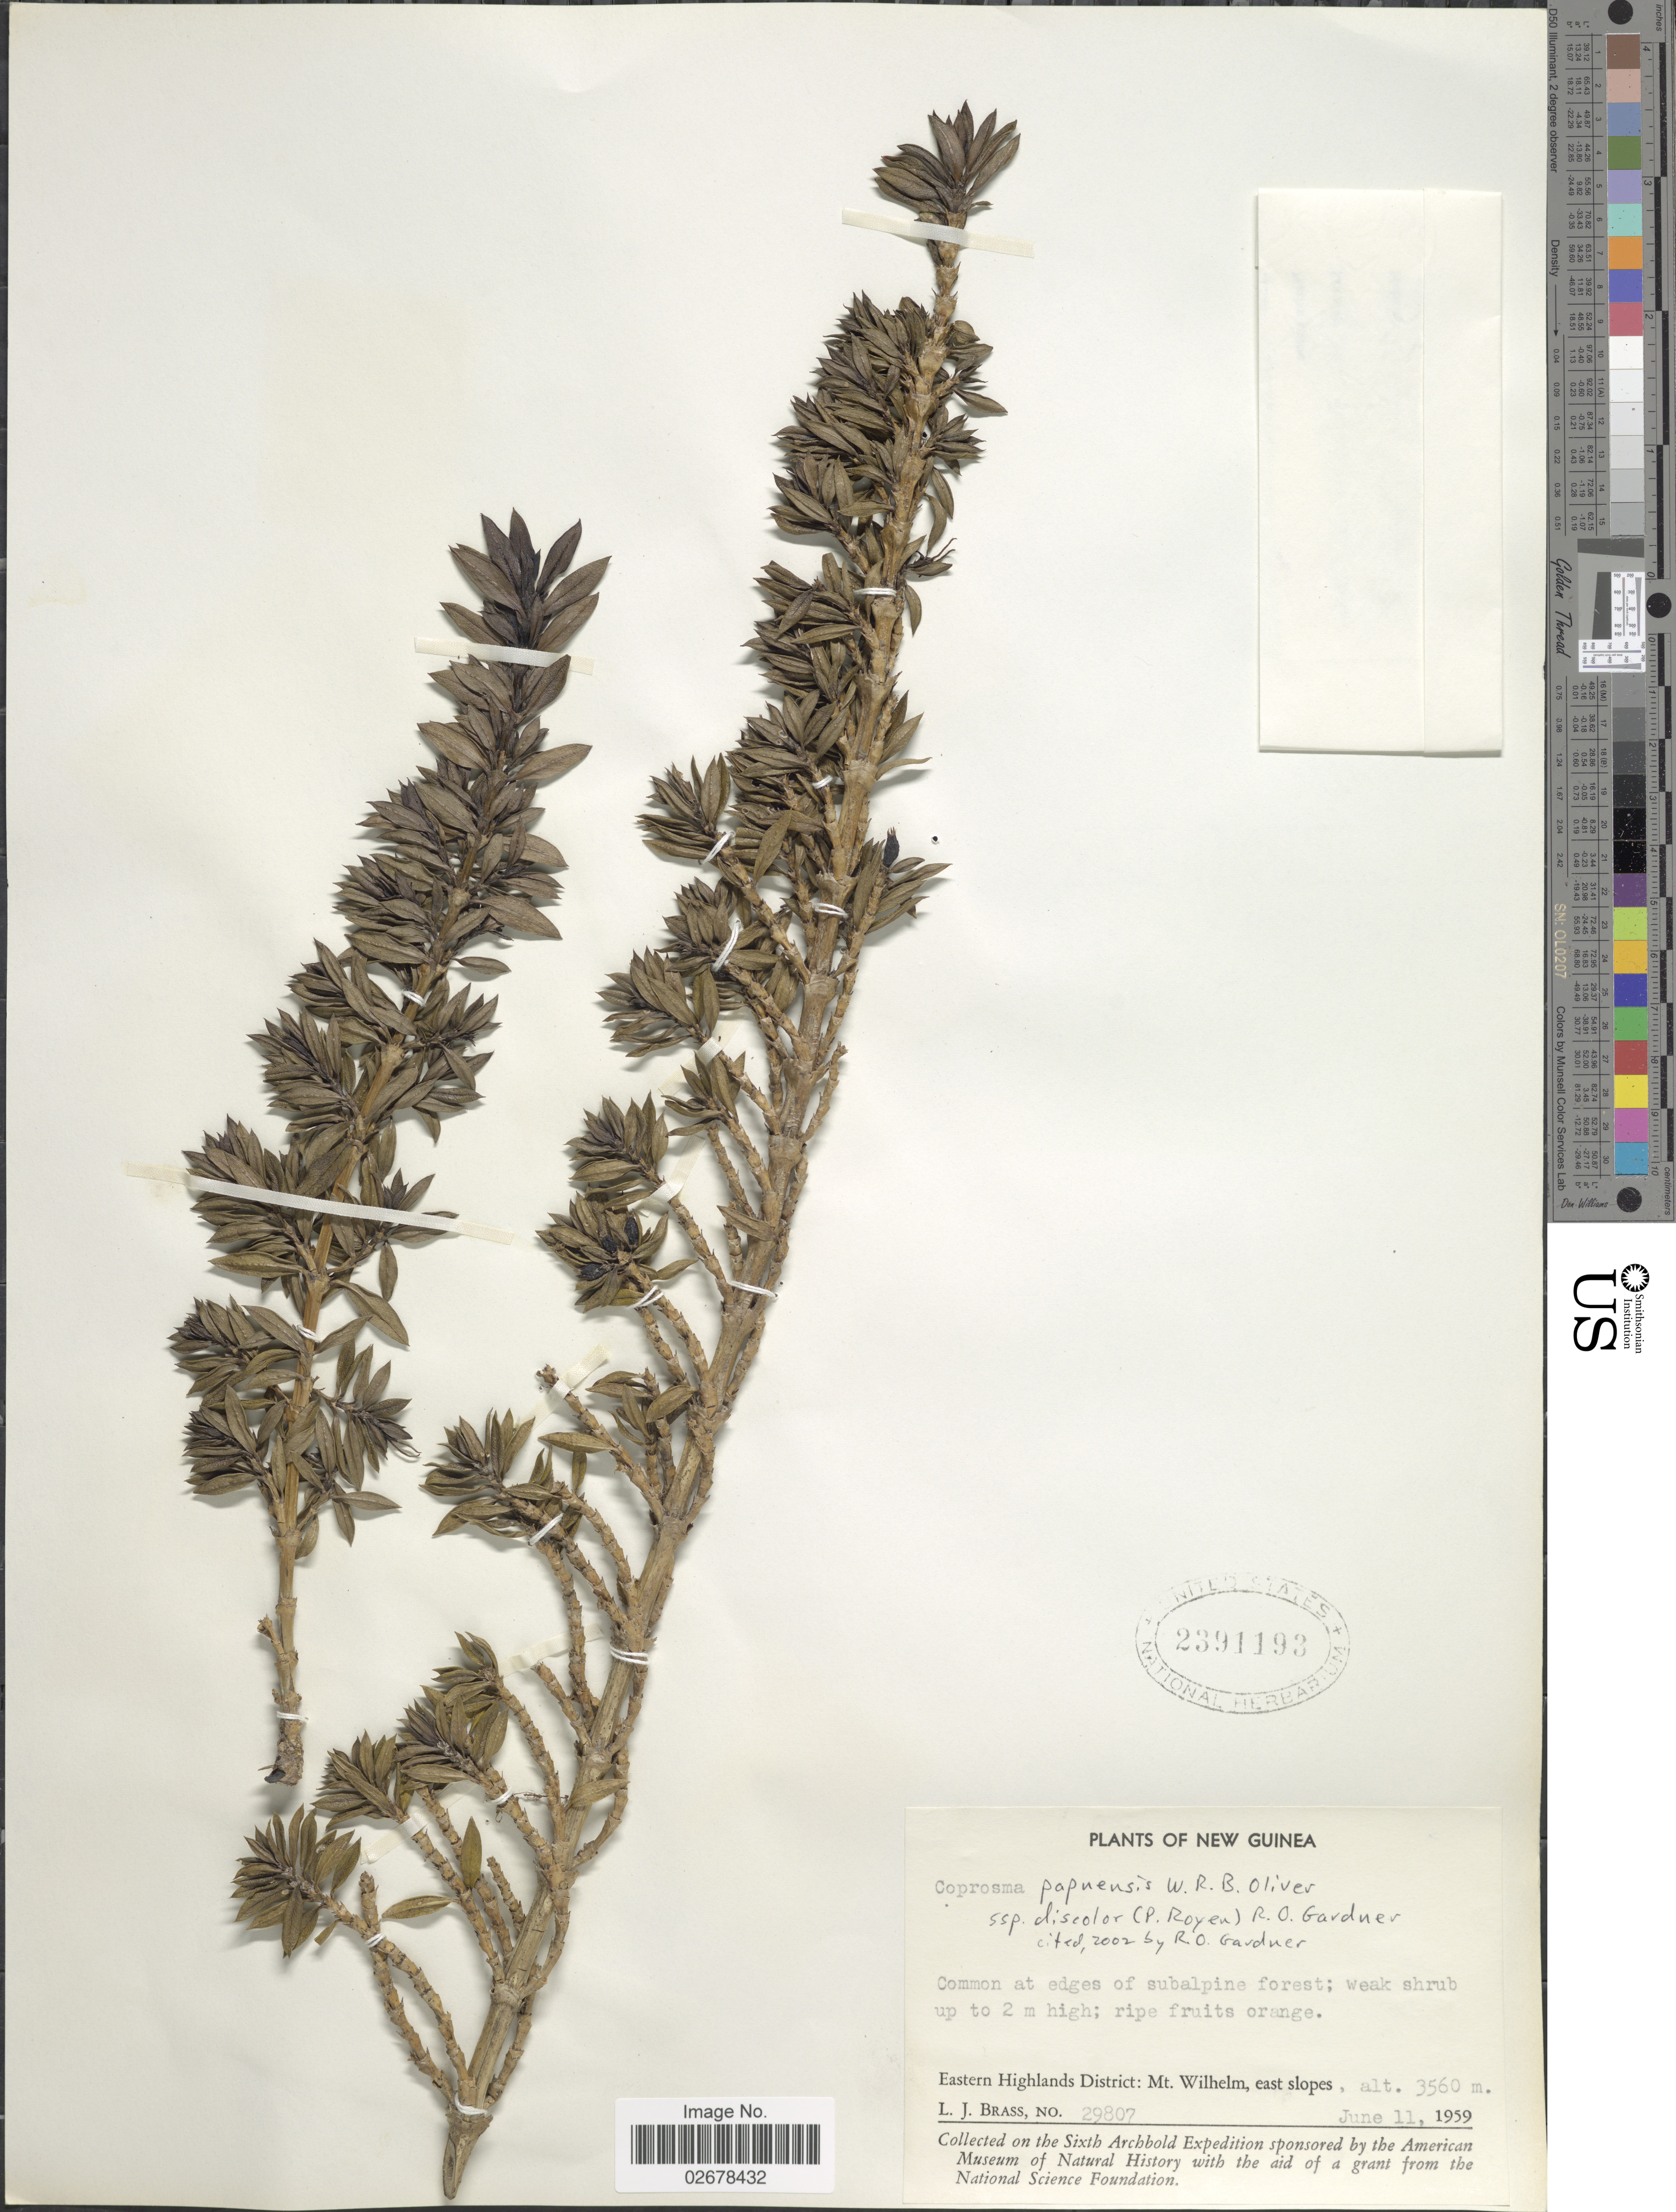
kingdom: Plantae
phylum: Tracheophyta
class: Magnoliopsida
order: Gentianales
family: Rubiaceae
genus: Coprosma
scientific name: Coprosma papuensis subsp. discolor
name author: (P. Royen) R.O. Gardner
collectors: L. J. Brass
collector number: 29807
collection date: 1959-06-11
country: Papua New Guinea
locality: New Guinea, common at edges of subalpine forest, Eastern Highlands District: Mt. Wilhelm, east slopes.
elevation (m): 3560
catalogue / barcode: US 2391193